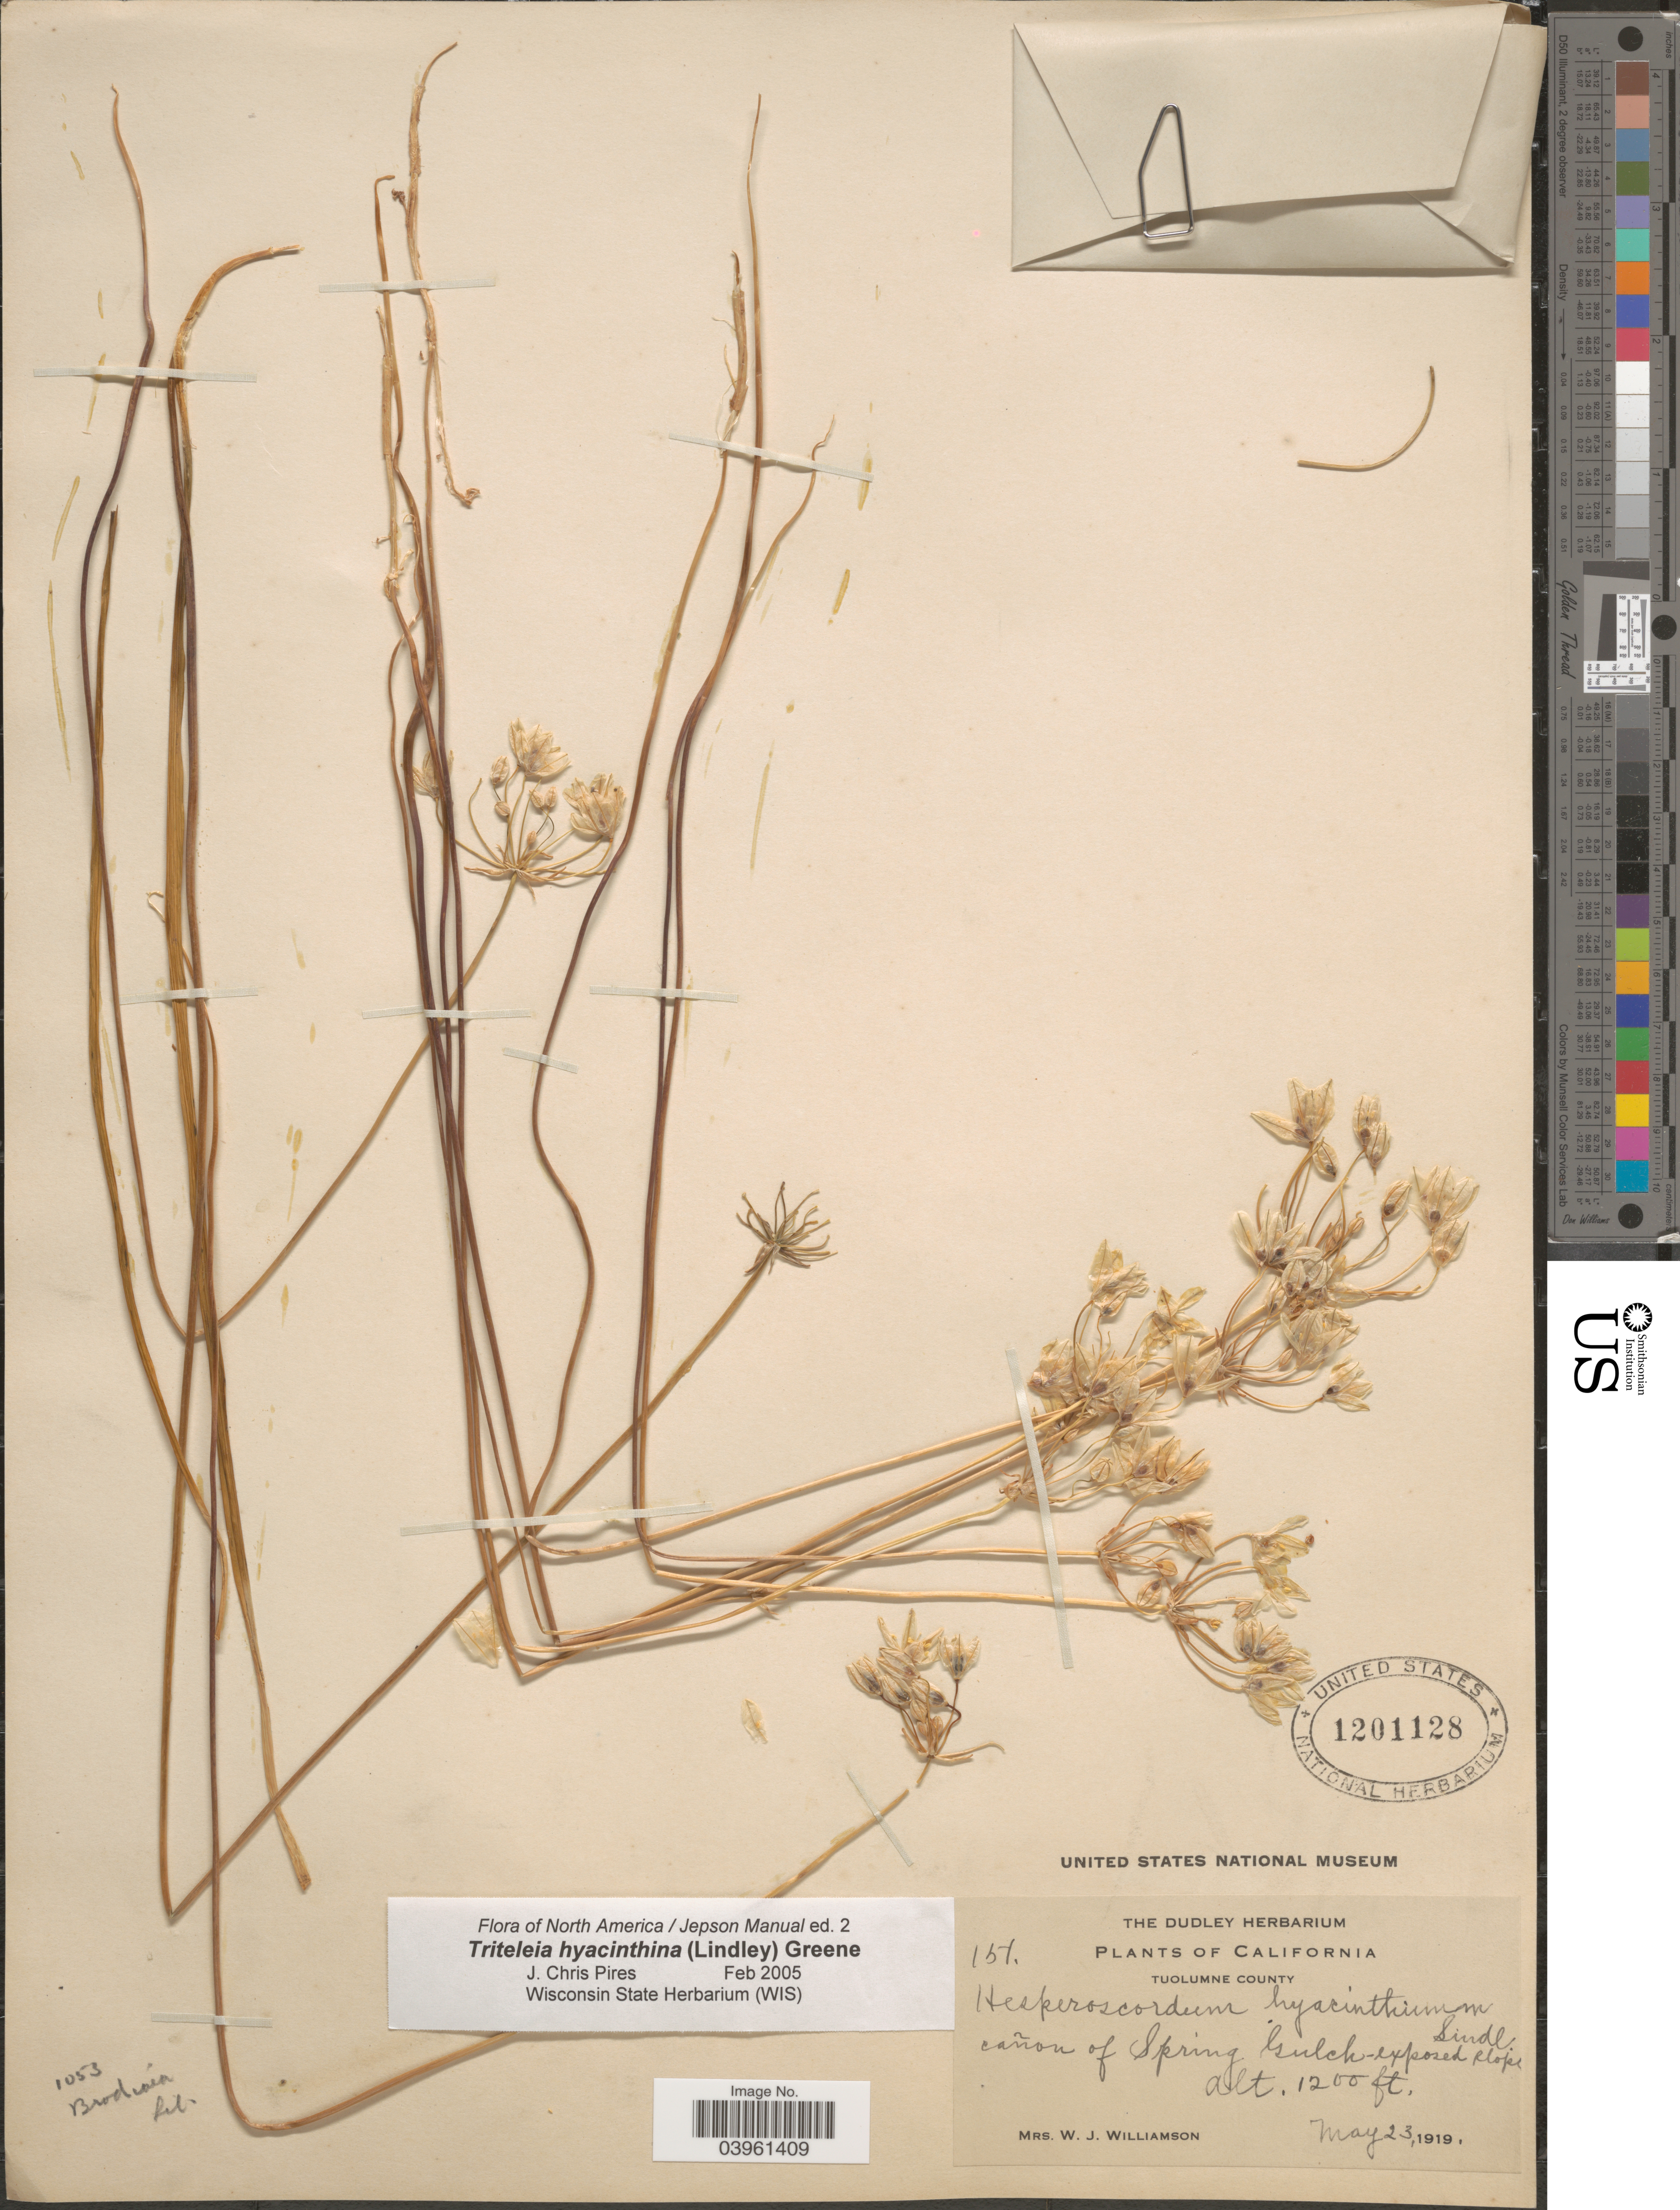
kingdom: Plantae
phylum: Tracheophyta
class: Liliopsida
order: Asparagales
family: Asparagaceae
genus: Triteleia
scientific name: Triteleia hyacinthina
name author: (Lindl.) Greene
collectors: W. Williamson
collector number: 151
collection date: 1919-05-23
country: United States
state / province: California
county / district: Tuolumne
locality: Tuolumne County. Cañon of Spring Gulch - exposed slope.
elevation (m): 366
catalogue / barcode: US 1201128